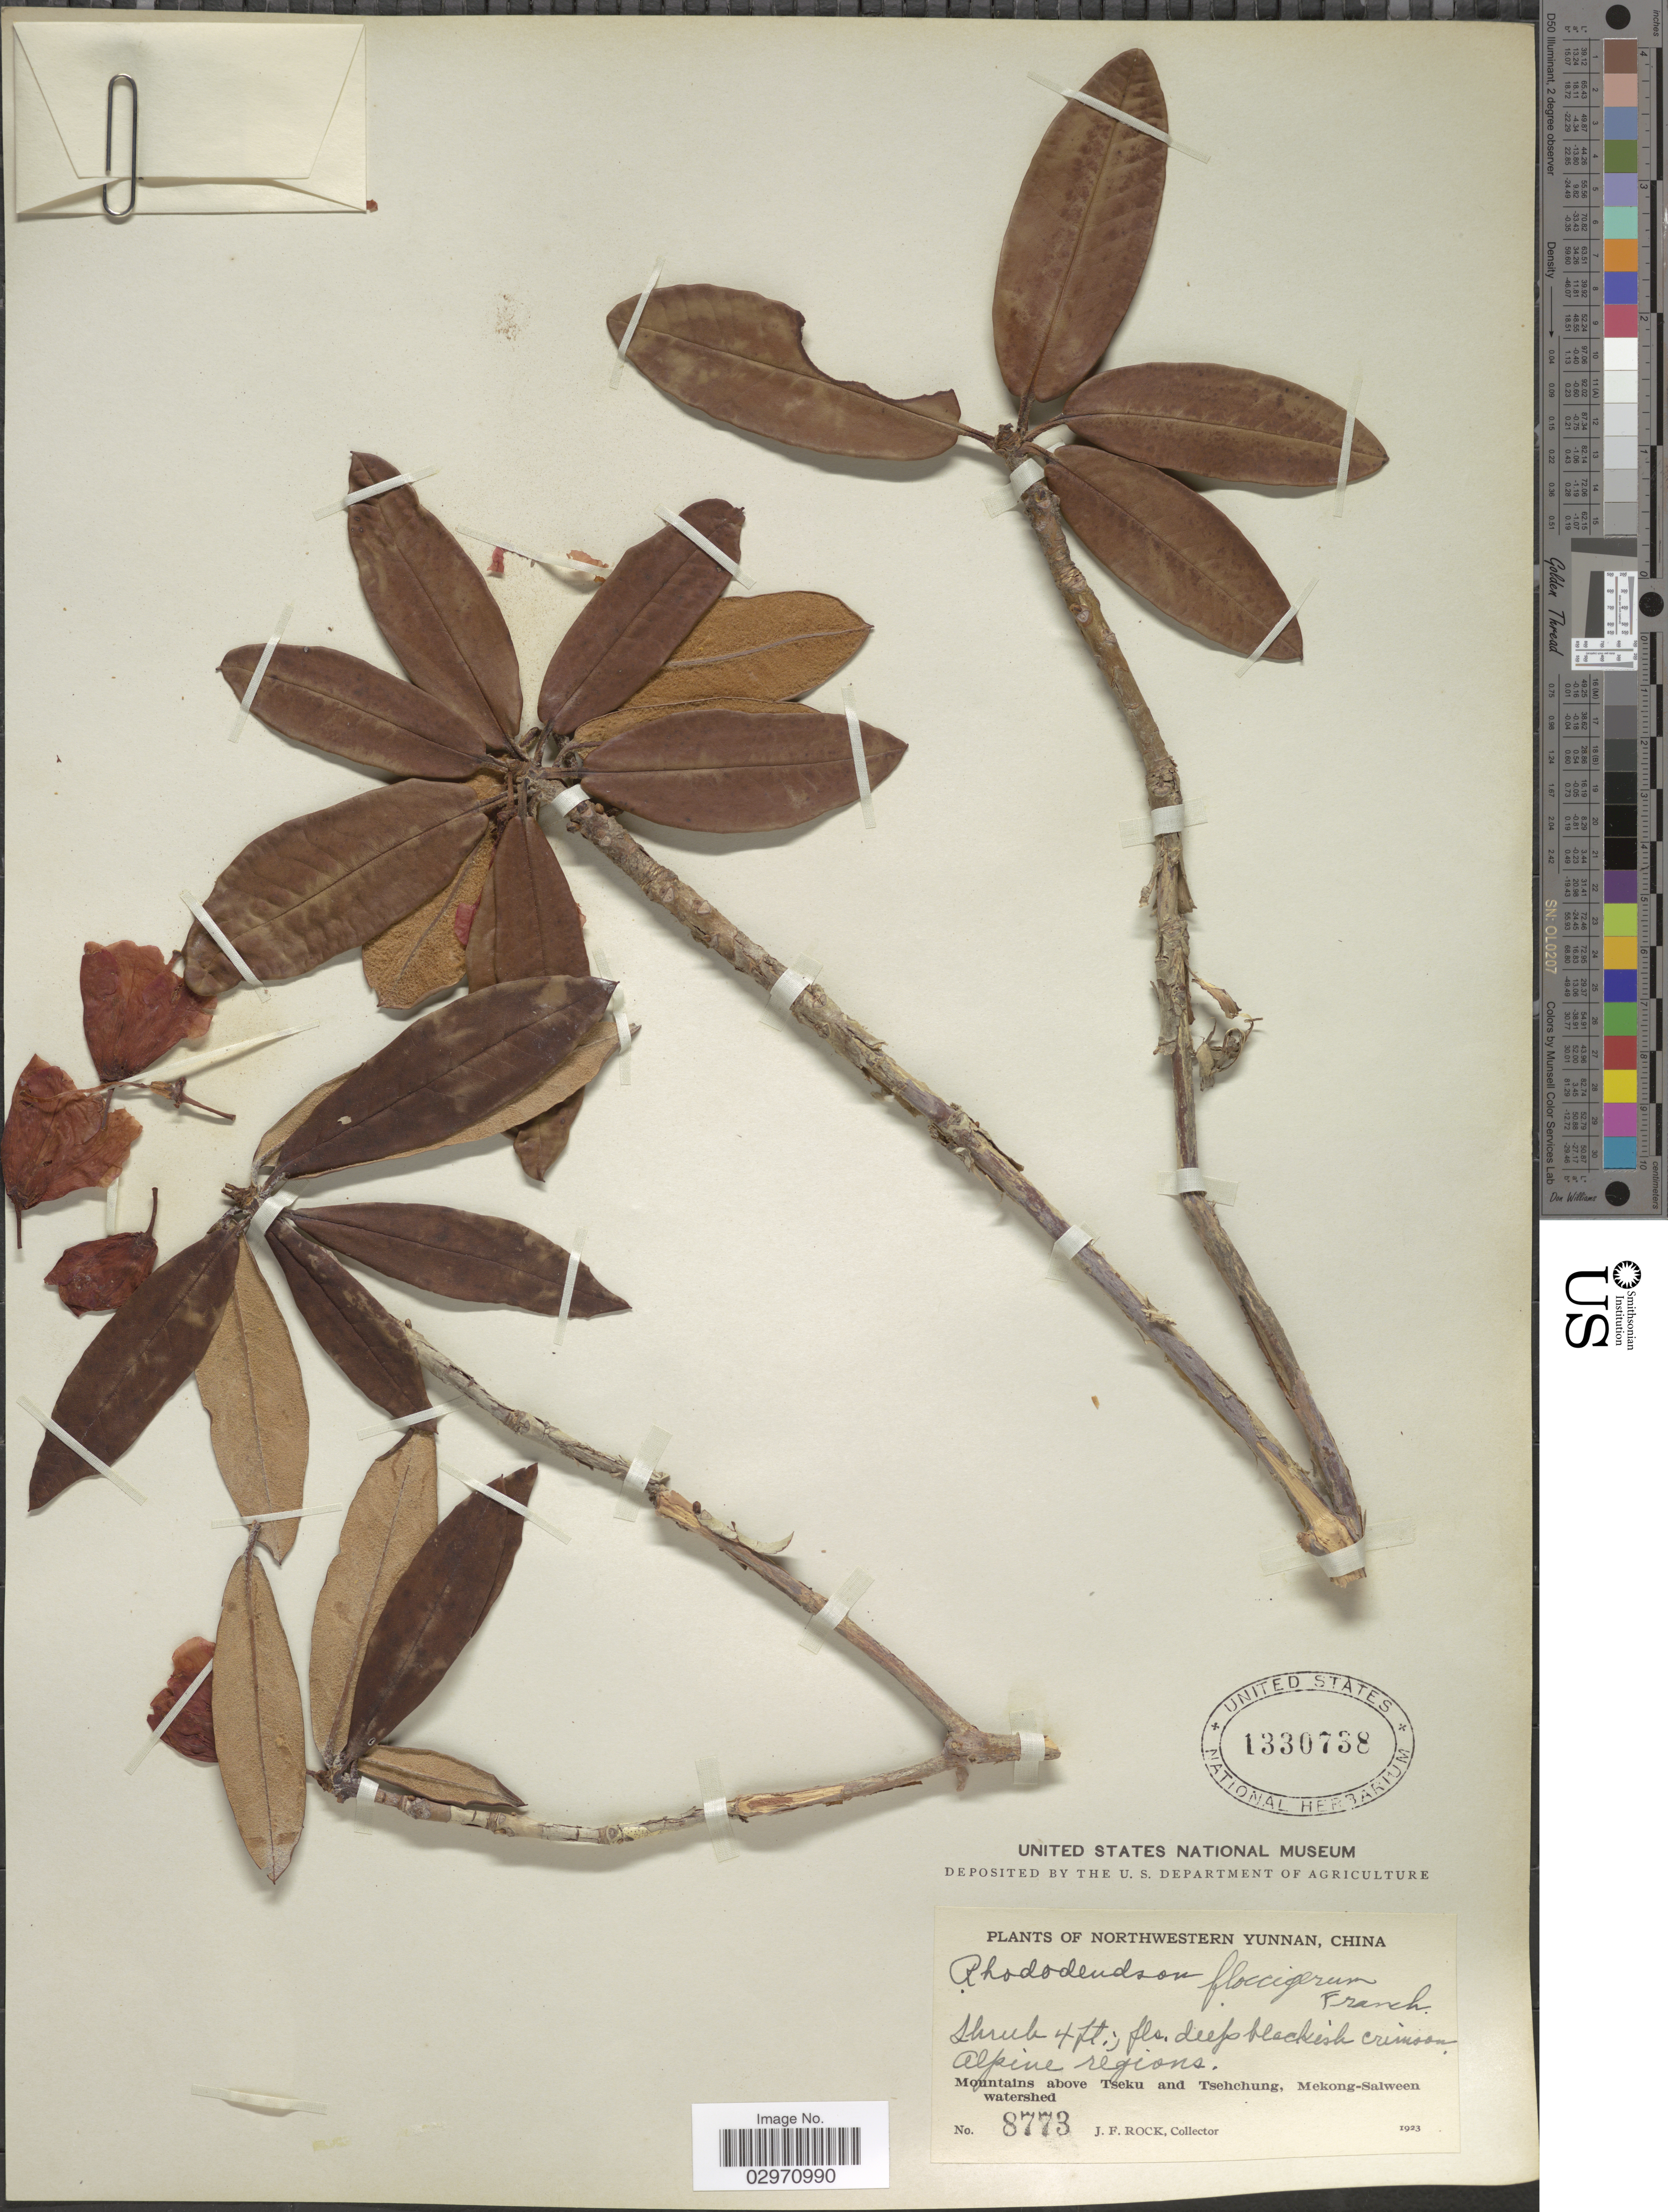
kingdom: Plantae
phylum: Tracheophyta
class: Magnoliopsida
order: Ericales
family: Ericaceae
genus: Rhododendron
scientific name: Rhododendron floccigerum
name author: Franch.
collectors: J. Rock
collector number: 8773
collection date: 1923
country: China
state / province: Yunnan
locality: Northwestern Yunnan. Mountains above Tseku and Tsehchung, Mekong-Salween watershed. Alpine regions.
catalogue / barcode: US 1330738